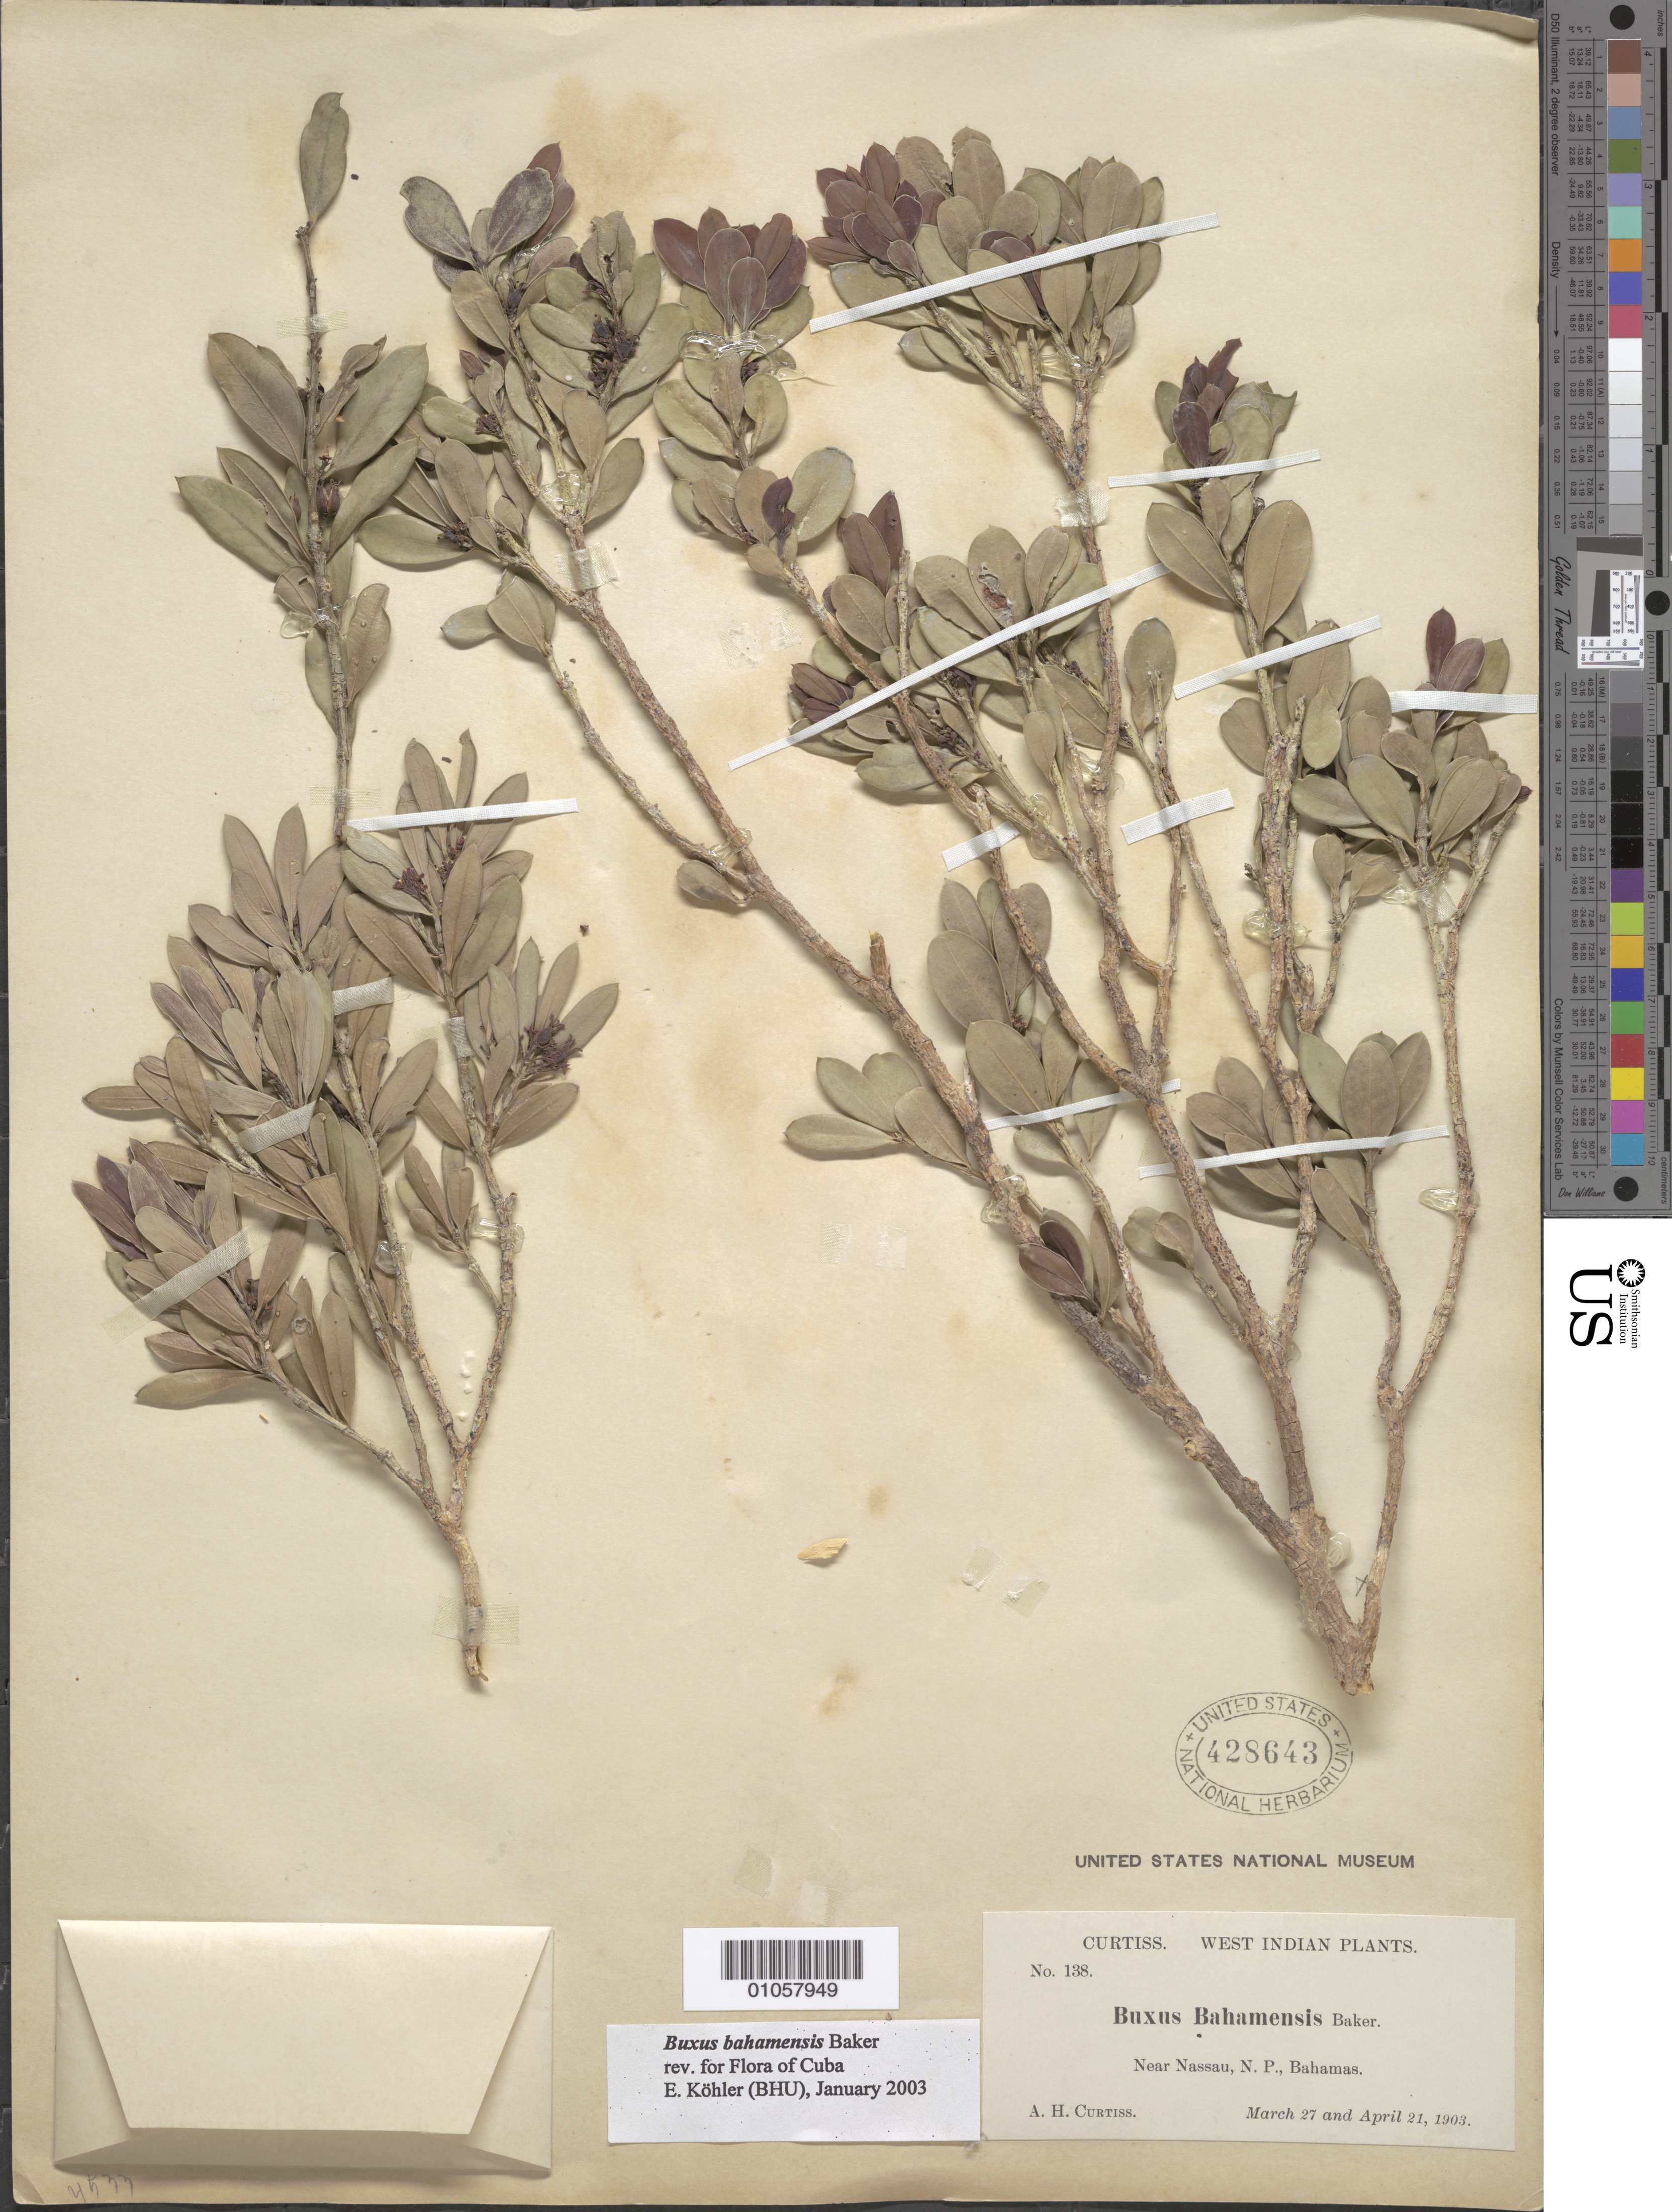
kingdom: Plantae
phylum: Tracheophyta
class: Magnoliopsida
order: Buxales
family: Buxaceae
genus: Buxus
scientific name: Buxus bahamensis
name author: Baker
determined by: Kohler, E.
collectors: A. H. Curtiss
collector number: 138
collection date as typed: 27 Mar 1903 and 21 Apr 1903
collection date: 1903-03-27,1903-04-21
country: Bahamas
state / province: New Providence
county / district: Nassau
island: New Providence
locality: Near Nassau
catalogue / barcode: US 428643